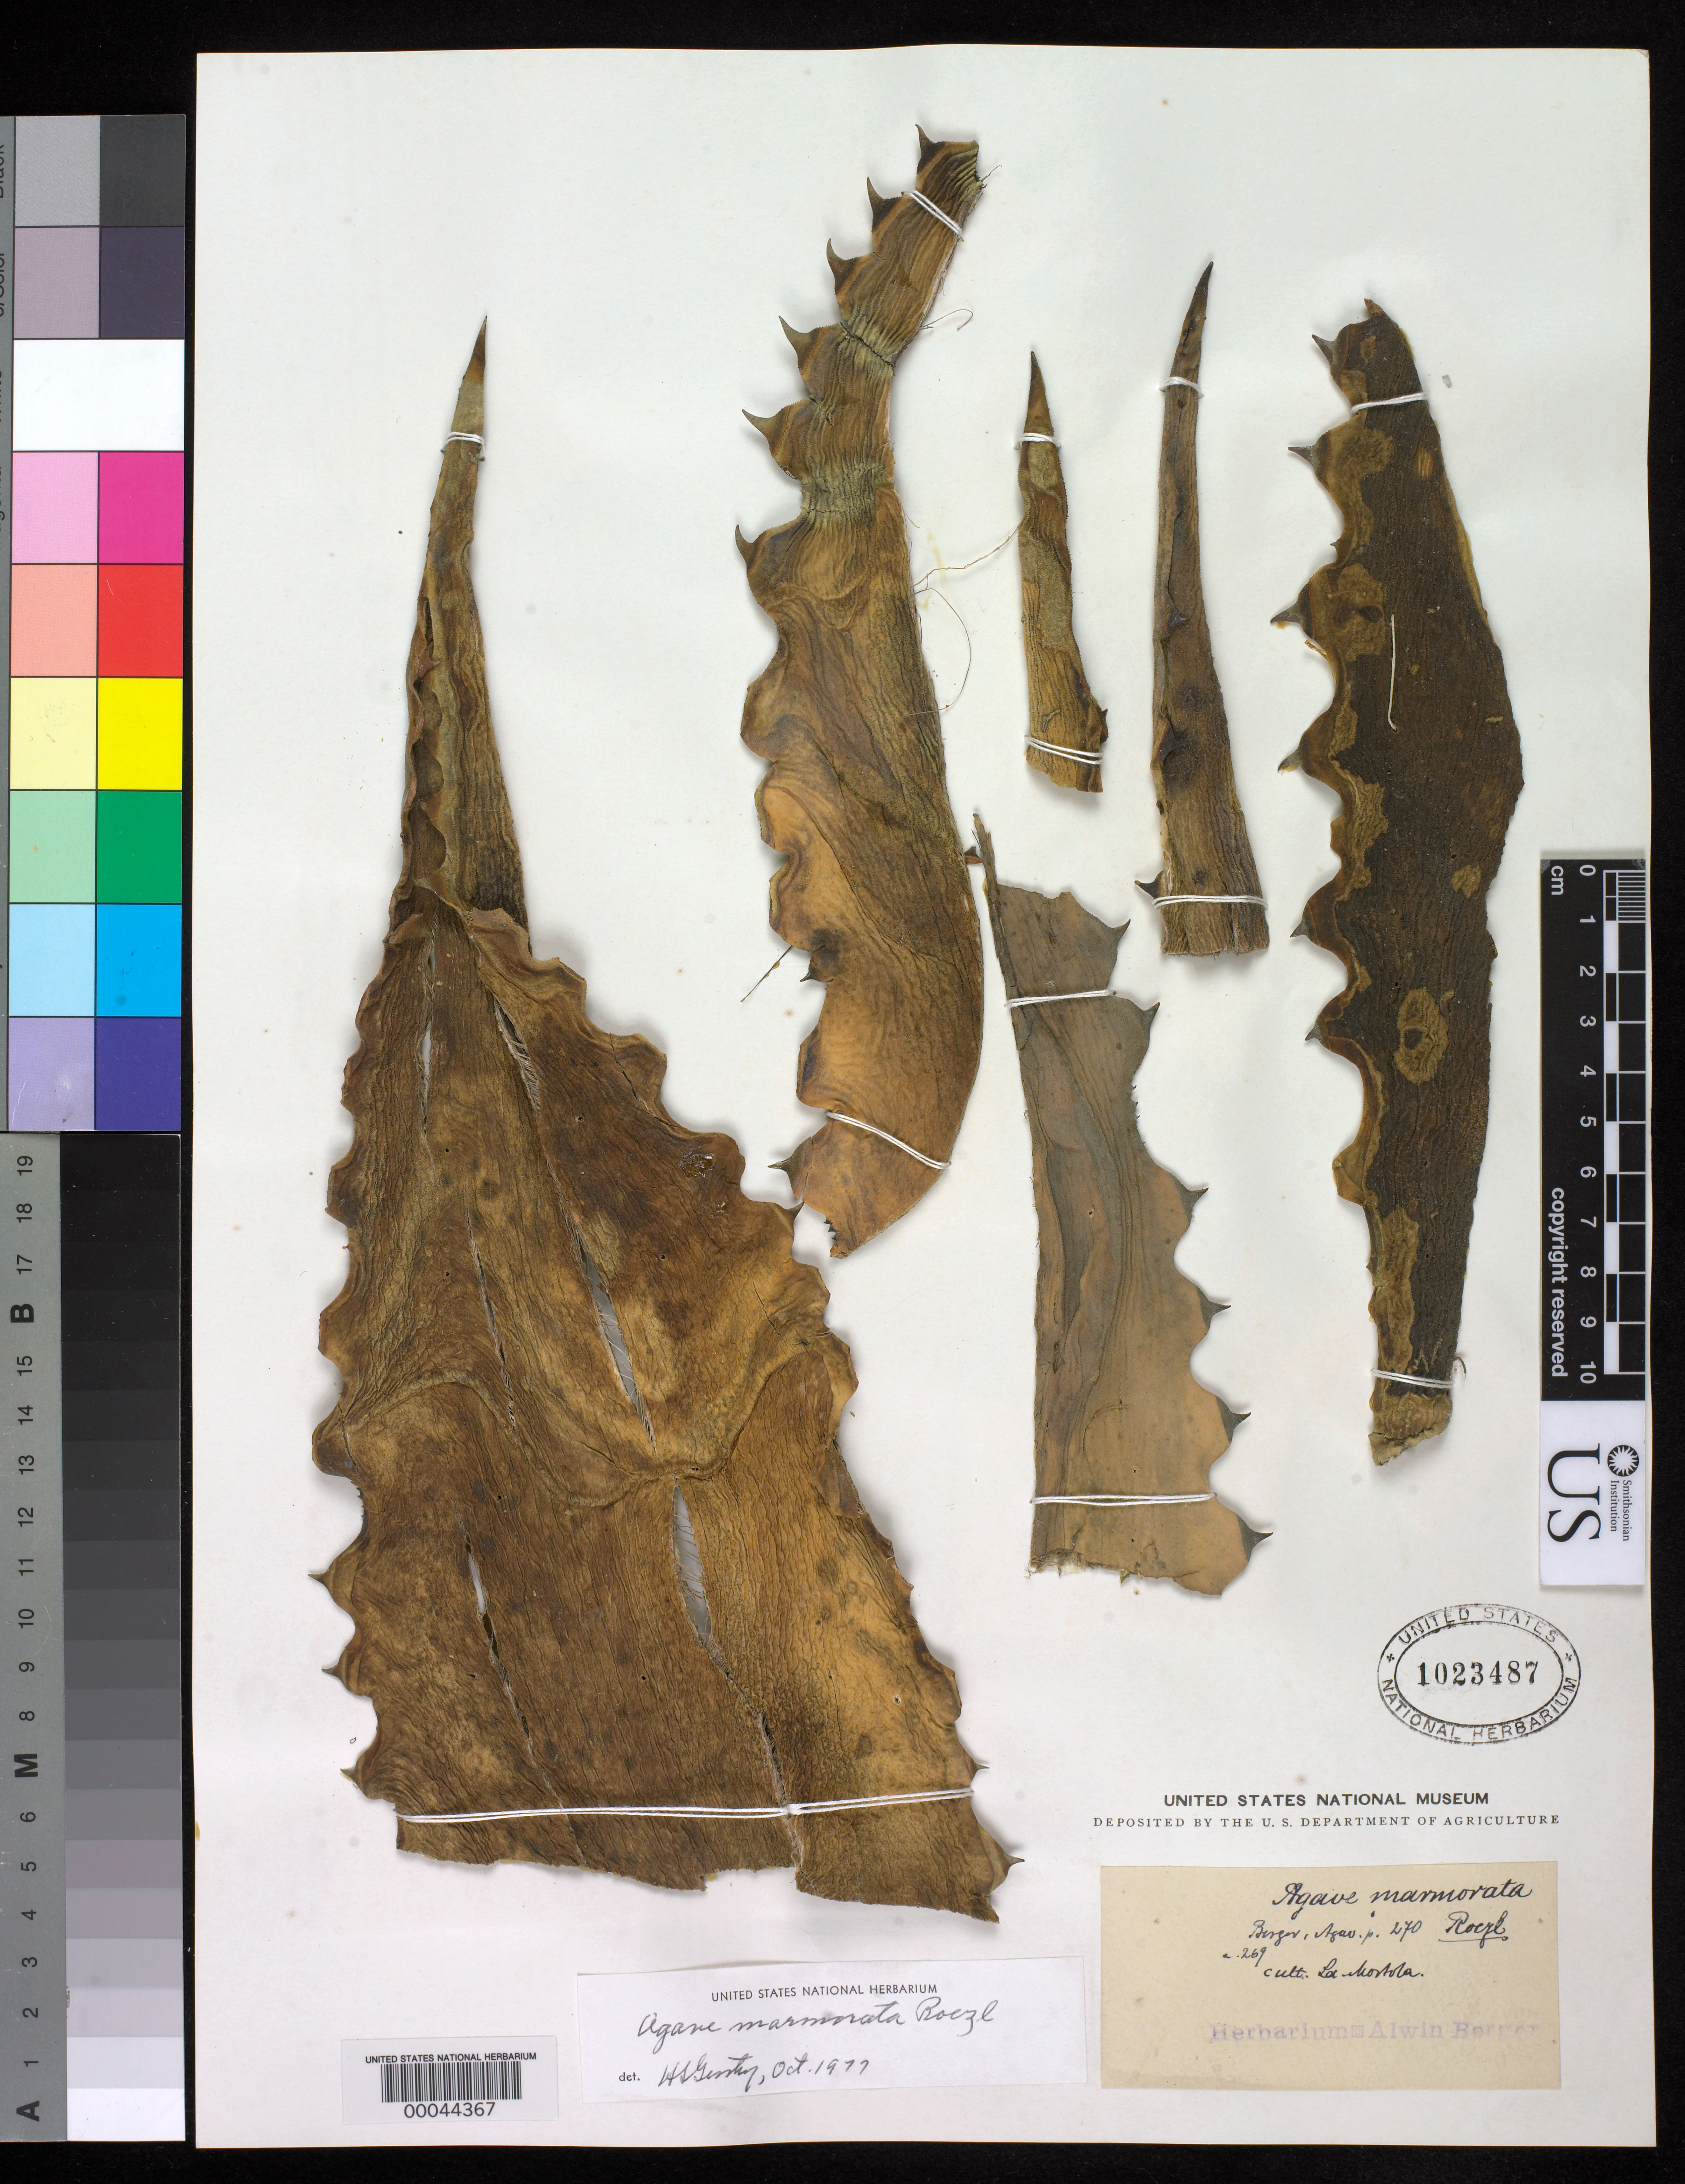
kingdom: Plantae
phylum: Tracheophyta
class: Liliopsida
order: Asparagales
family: Asparagaceae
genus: Agave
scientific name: Agave marmorata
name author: Roezl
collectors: ex herb. A. Berger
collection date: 1909-06-02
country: Mexico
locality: Cultivated at La Mortola, Italy.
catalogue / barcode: US 1023487